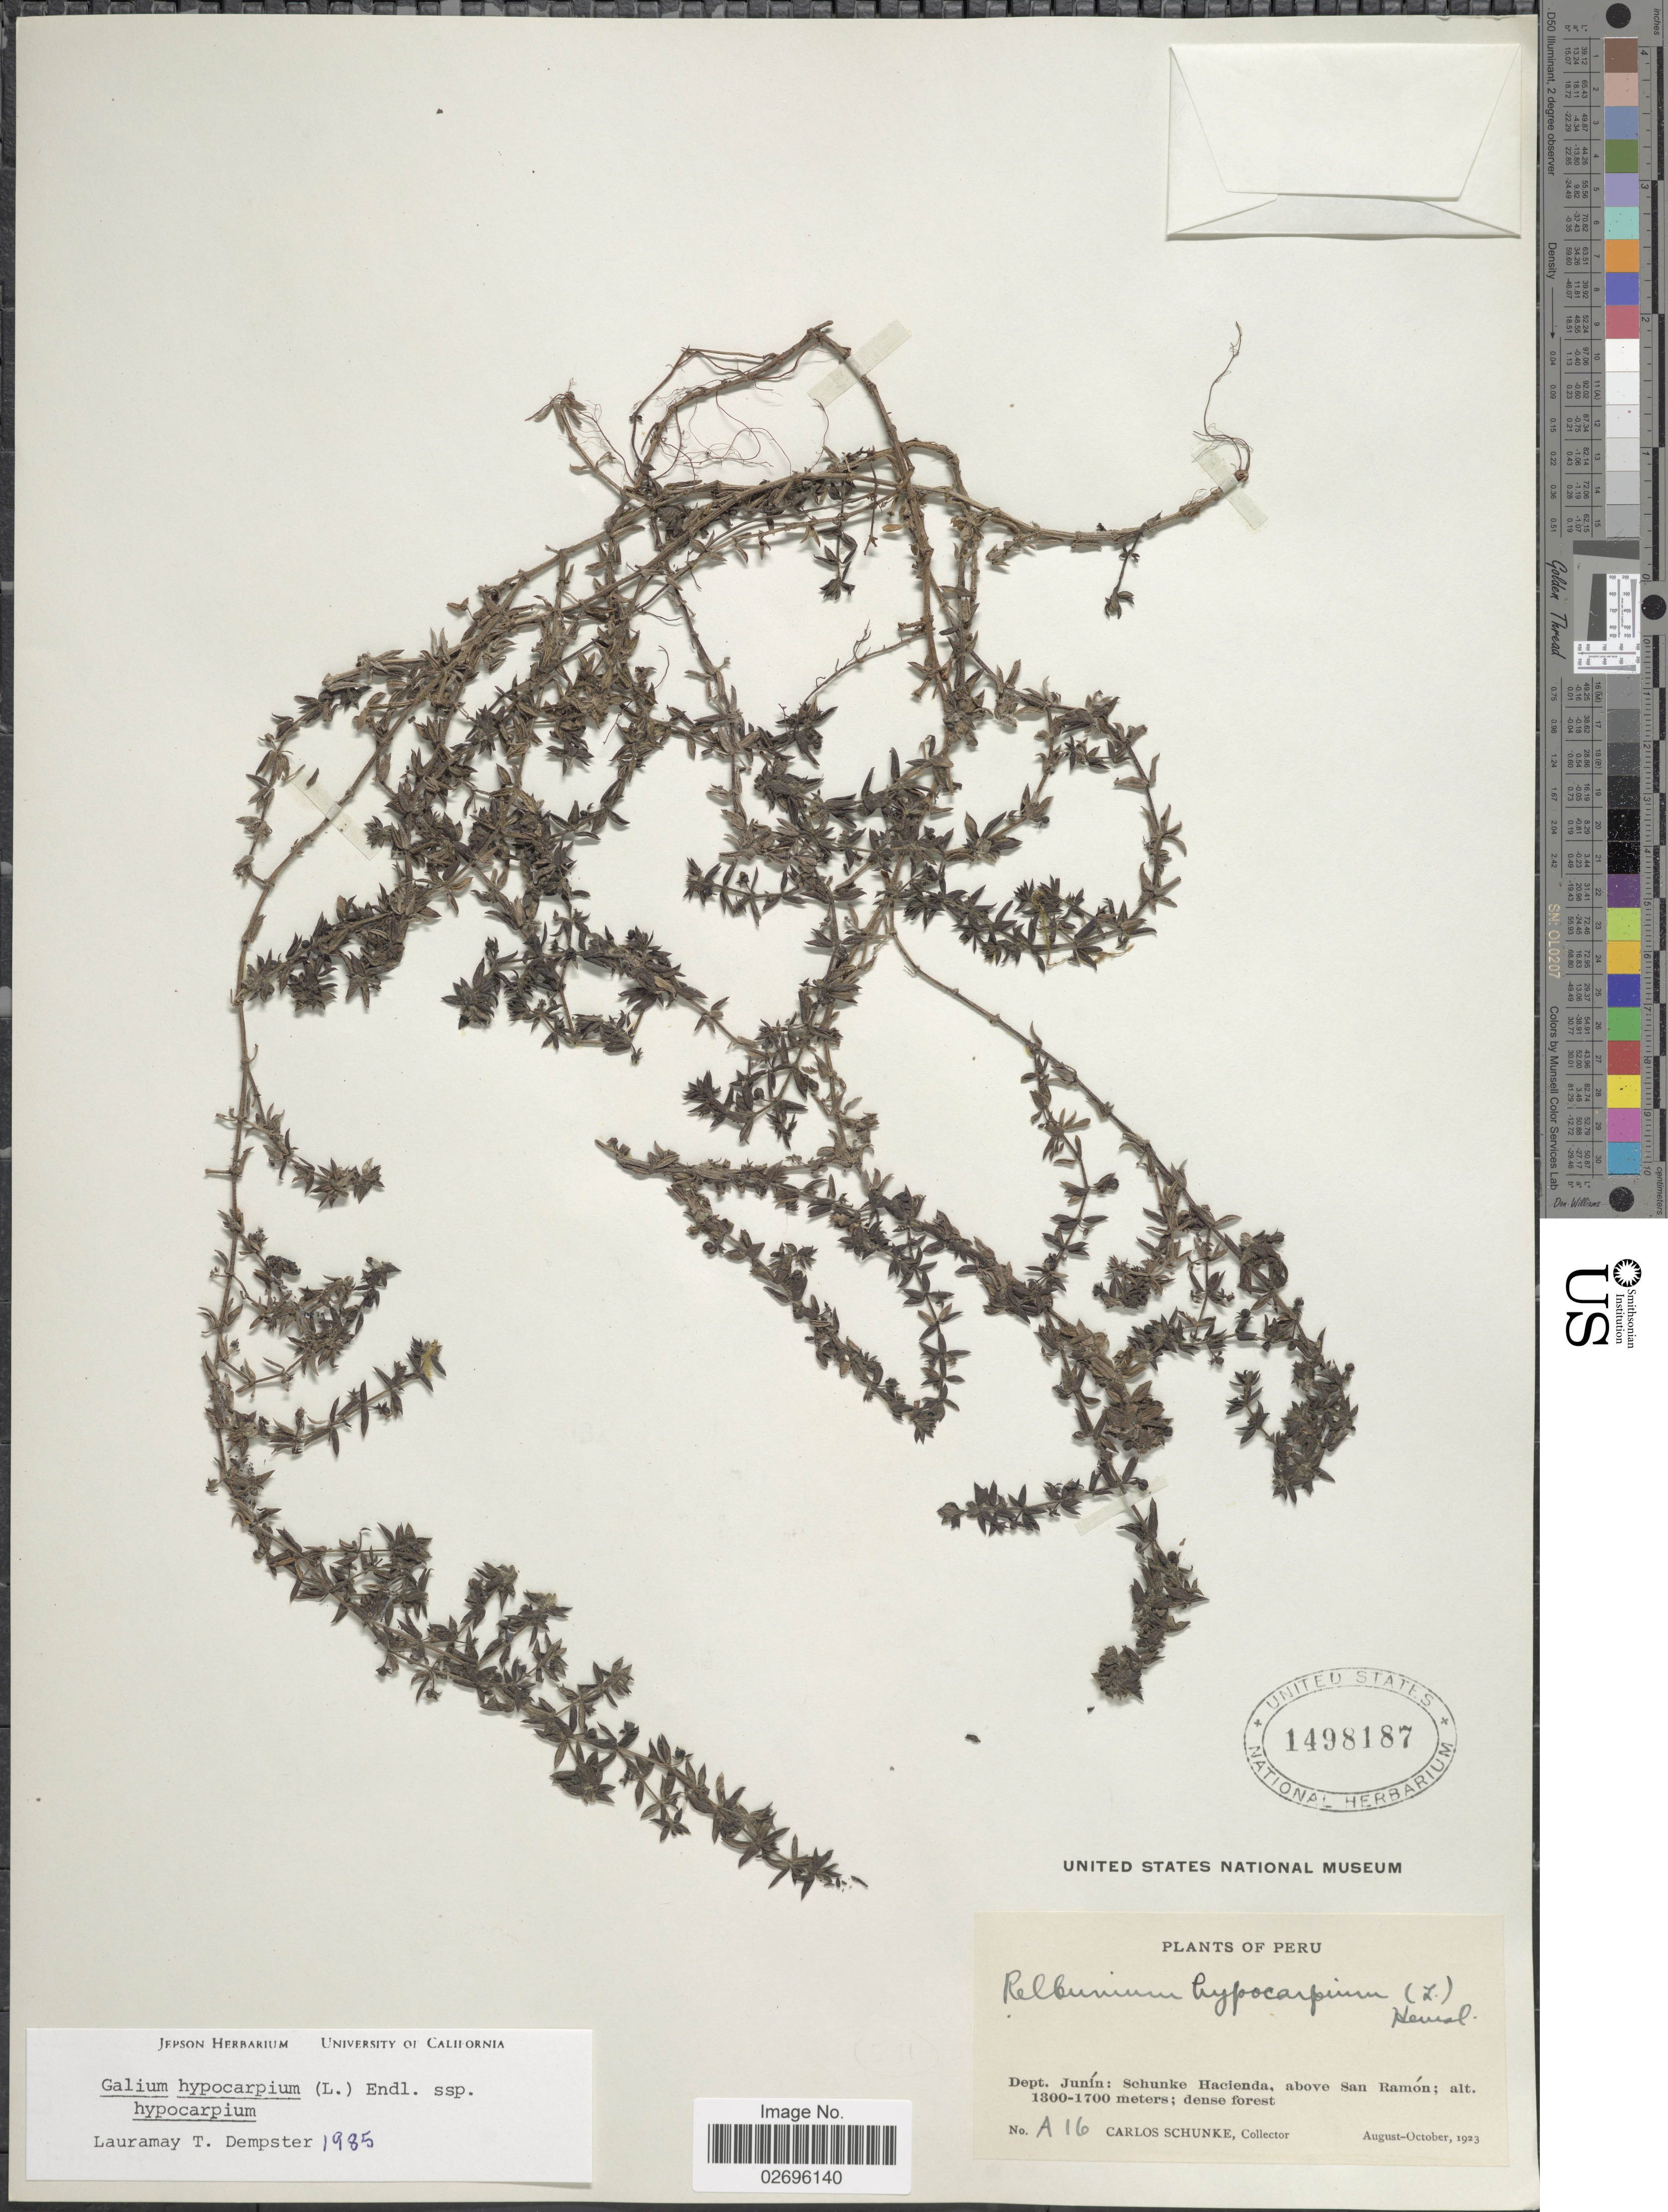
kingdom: Plantae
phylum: Tracheophyta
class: Magnoliopsida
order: Gentianales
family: Rubiaceae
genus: Galium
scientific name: Galium hypocarpium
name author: (L.) Endl. ex Griseb.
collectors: C. Schunke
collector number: A 16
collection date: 1923-08/1923-10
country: Peru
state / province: Junín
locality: Dept. Junín: Schunke Hacienda, above San Ramón.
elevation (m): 1300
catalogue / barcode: US 1498187